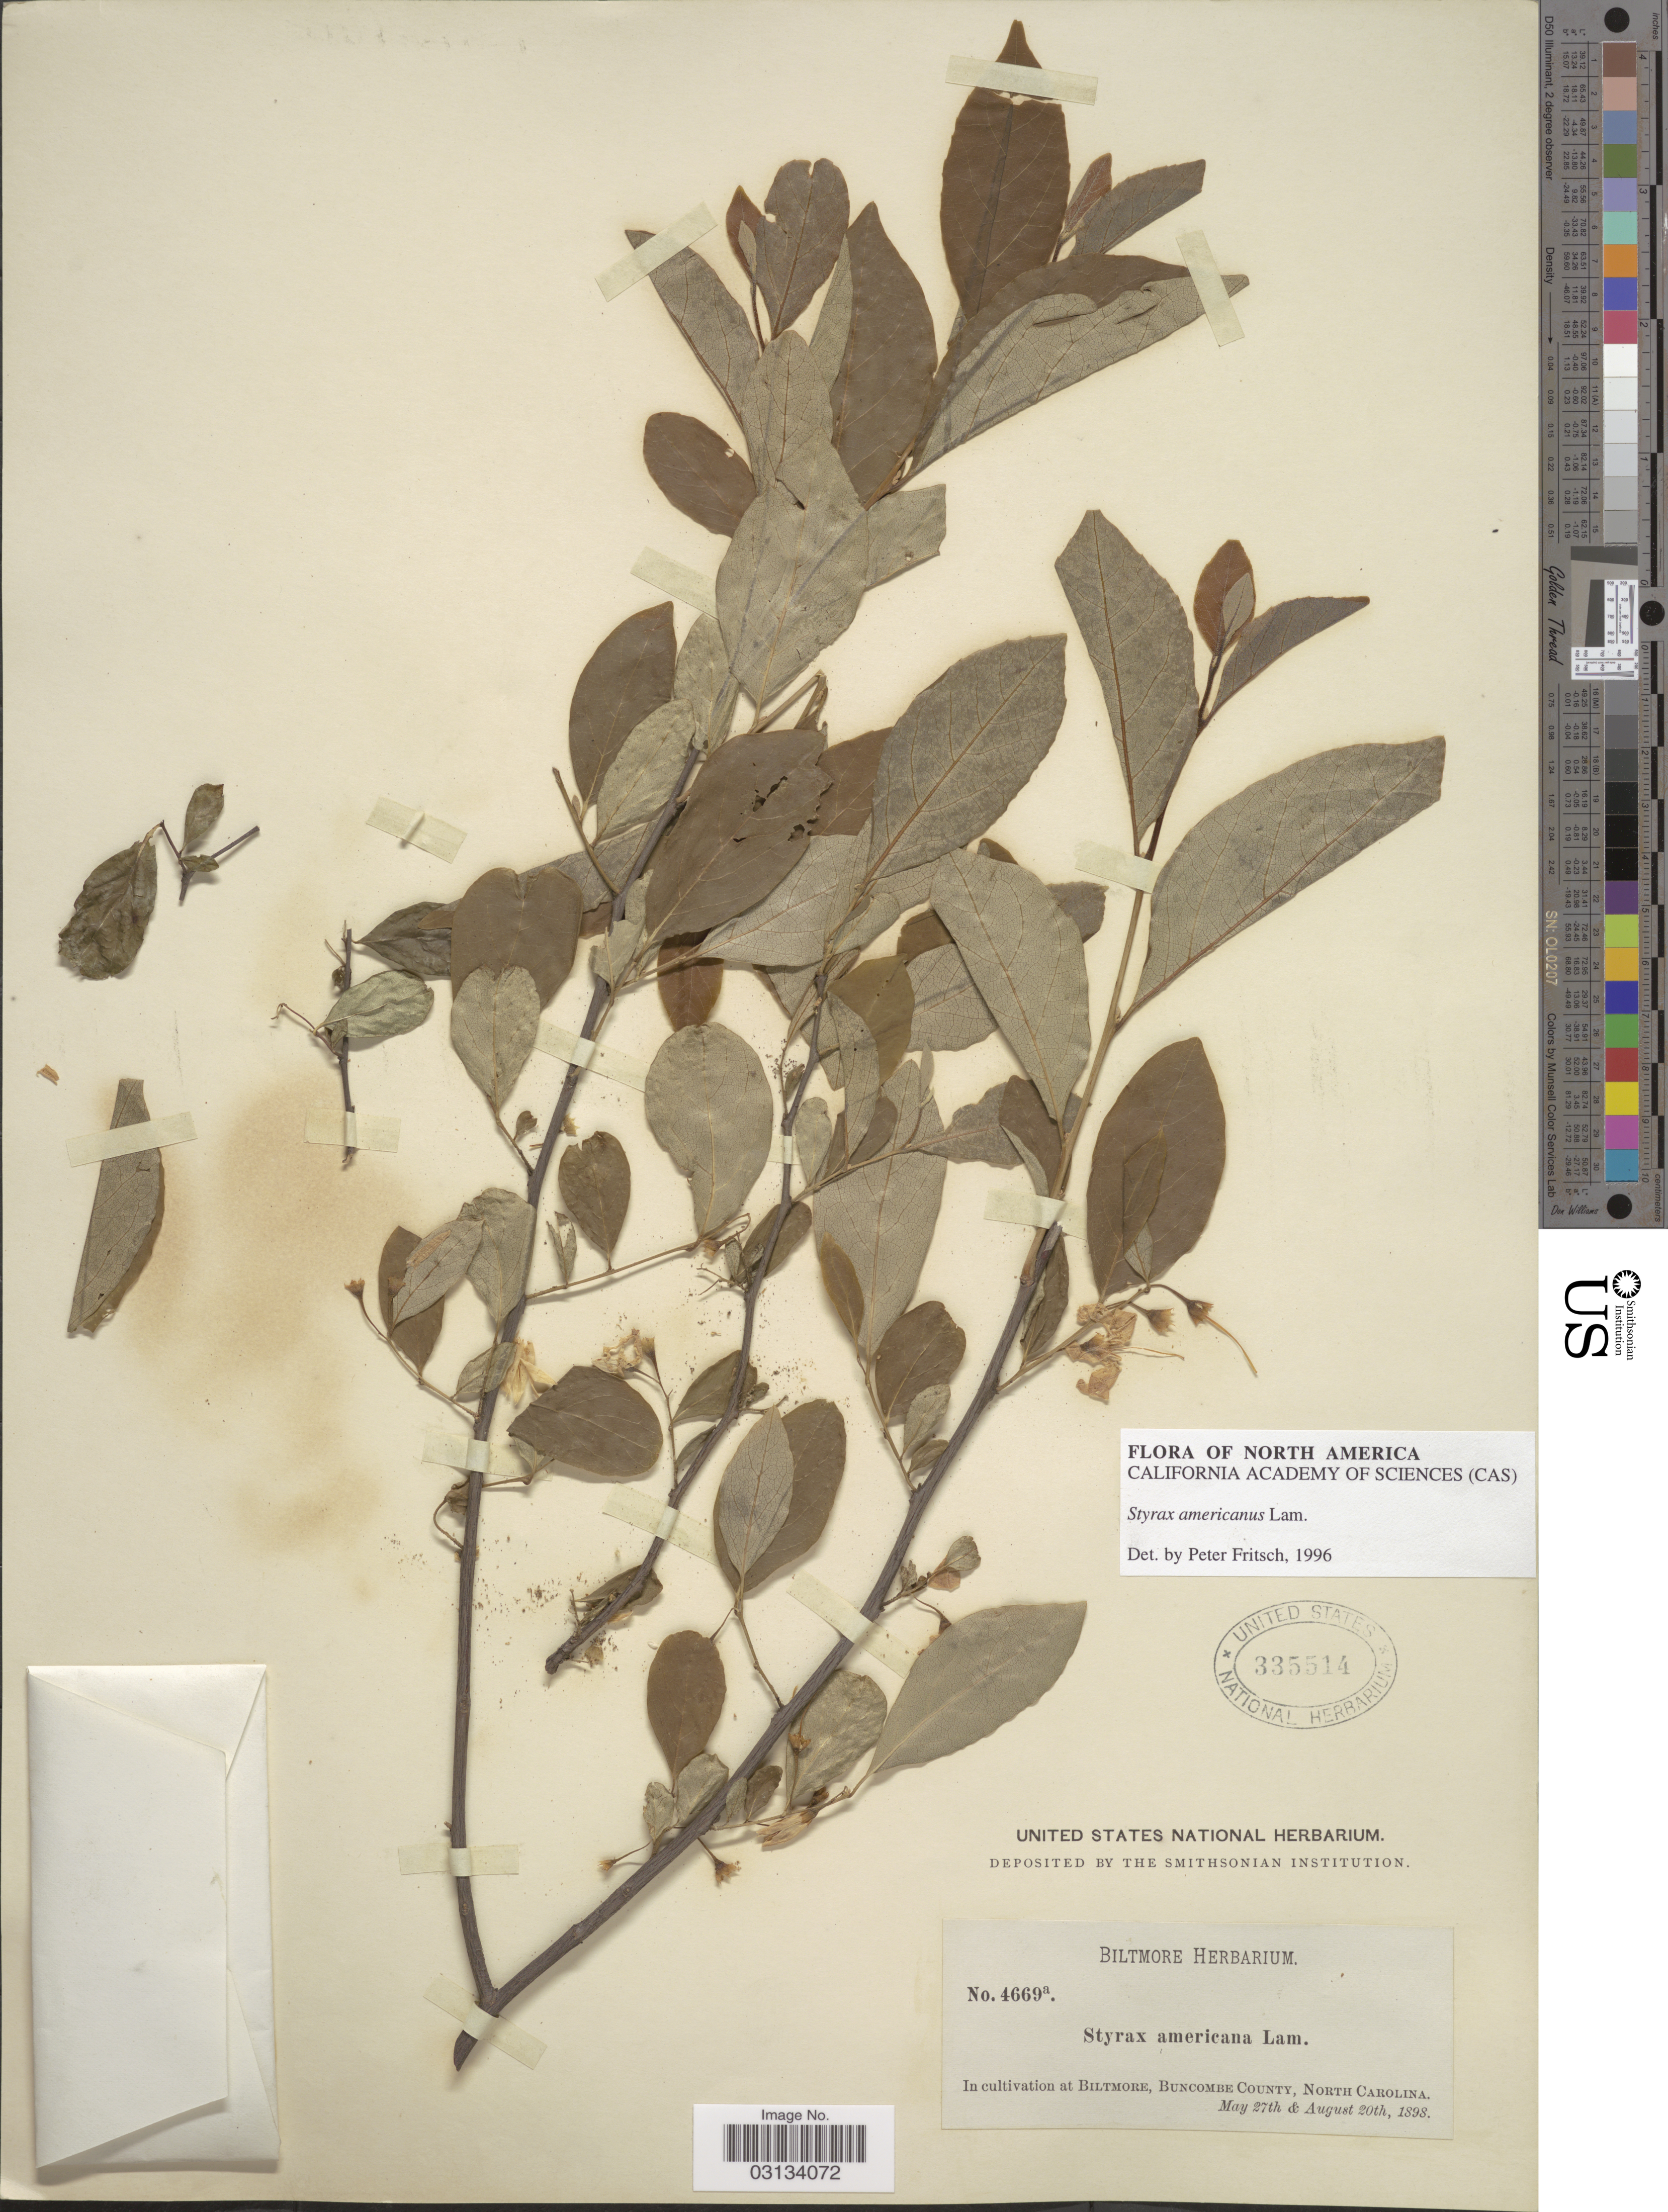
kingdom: Plantae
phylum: Tracheophyta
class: Magnoliopsida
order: Ericales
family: Styracaceae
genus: Styrax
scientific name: Styrax americanus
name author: Lam.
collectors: ex herb. Biltmore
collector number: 4669a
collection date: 1898-05-27/1898-08-20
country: United States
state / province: North Carolina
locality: Biltmore, Buncombe County.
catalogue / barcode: US 335514